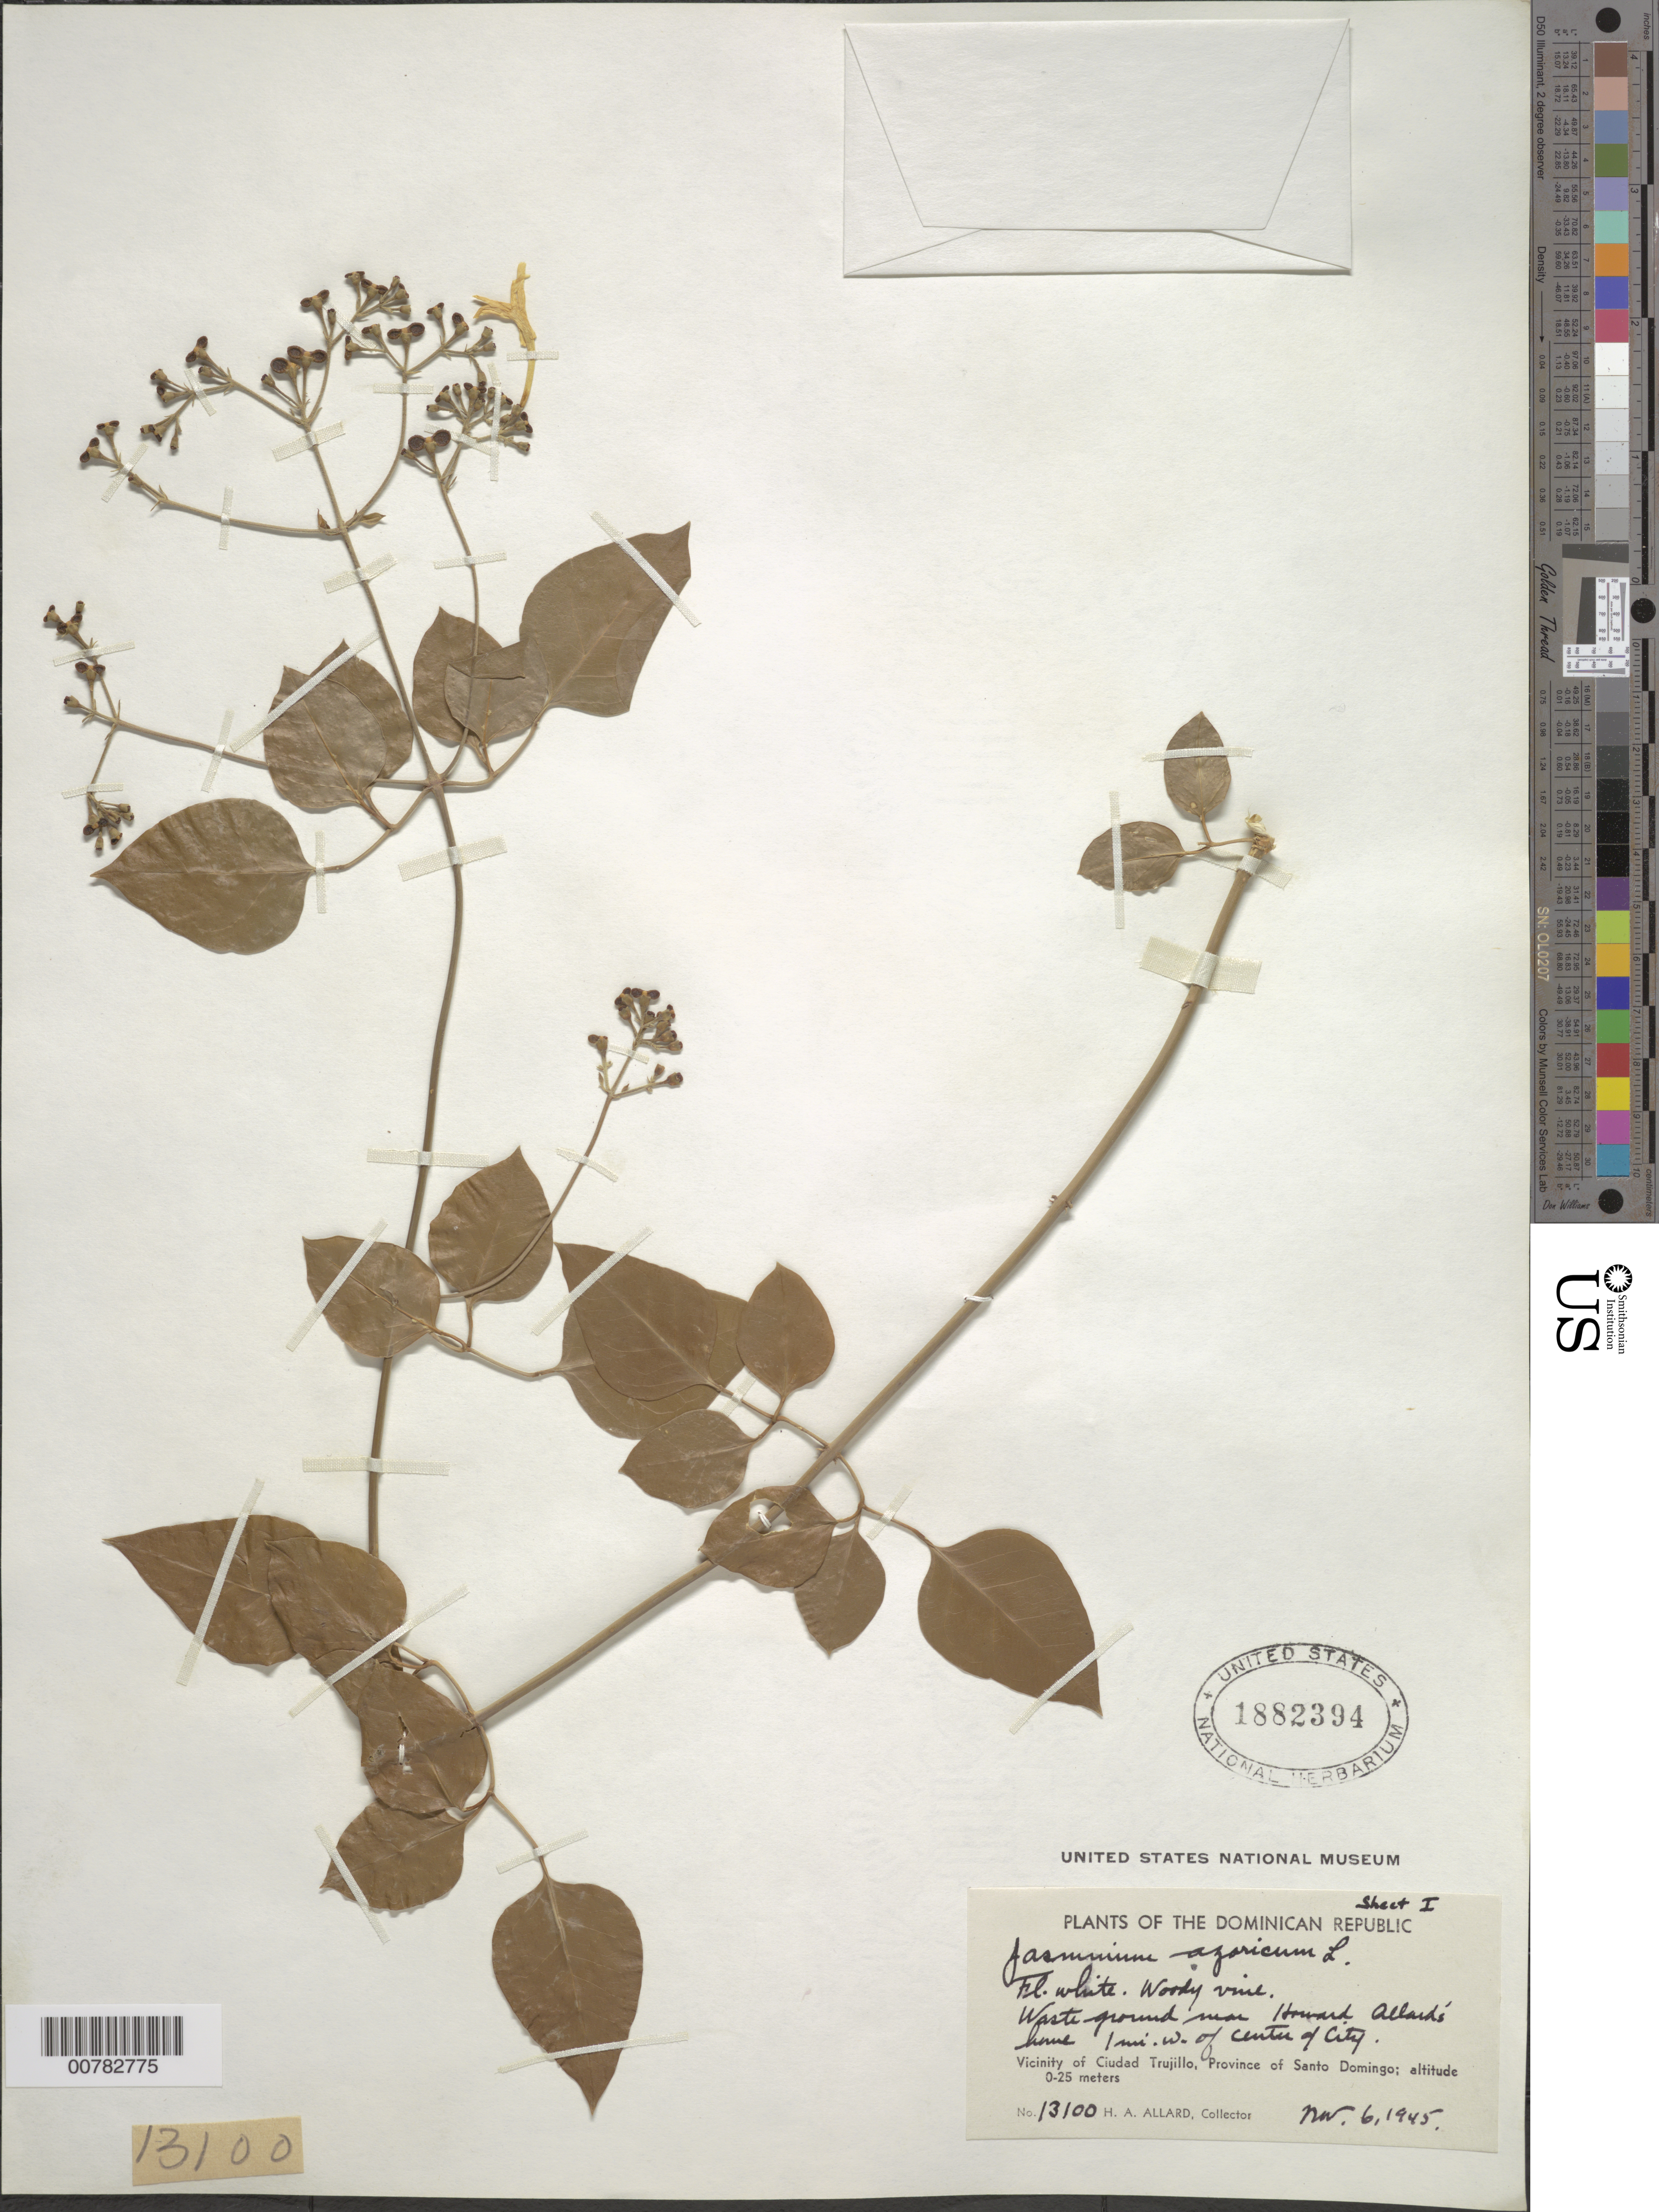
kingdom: Plantae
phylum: Tracheophyta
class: Magnoliopsida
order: Lamiales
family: Oleaceae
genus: Jasminum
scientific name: Jasminum fluminense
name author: Vell.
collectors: H. A. Allard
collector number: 13100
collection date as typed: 06 Nov 1945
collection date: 1945-11-06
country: Dominican Republic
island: Hispaniola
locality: Province of Santo Domingo, vicinity of Ciudad Trujillo, near Howard Allard's home 1 mile W of center of city.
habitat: Waste ground.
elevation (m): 0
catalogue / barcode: US 1882394